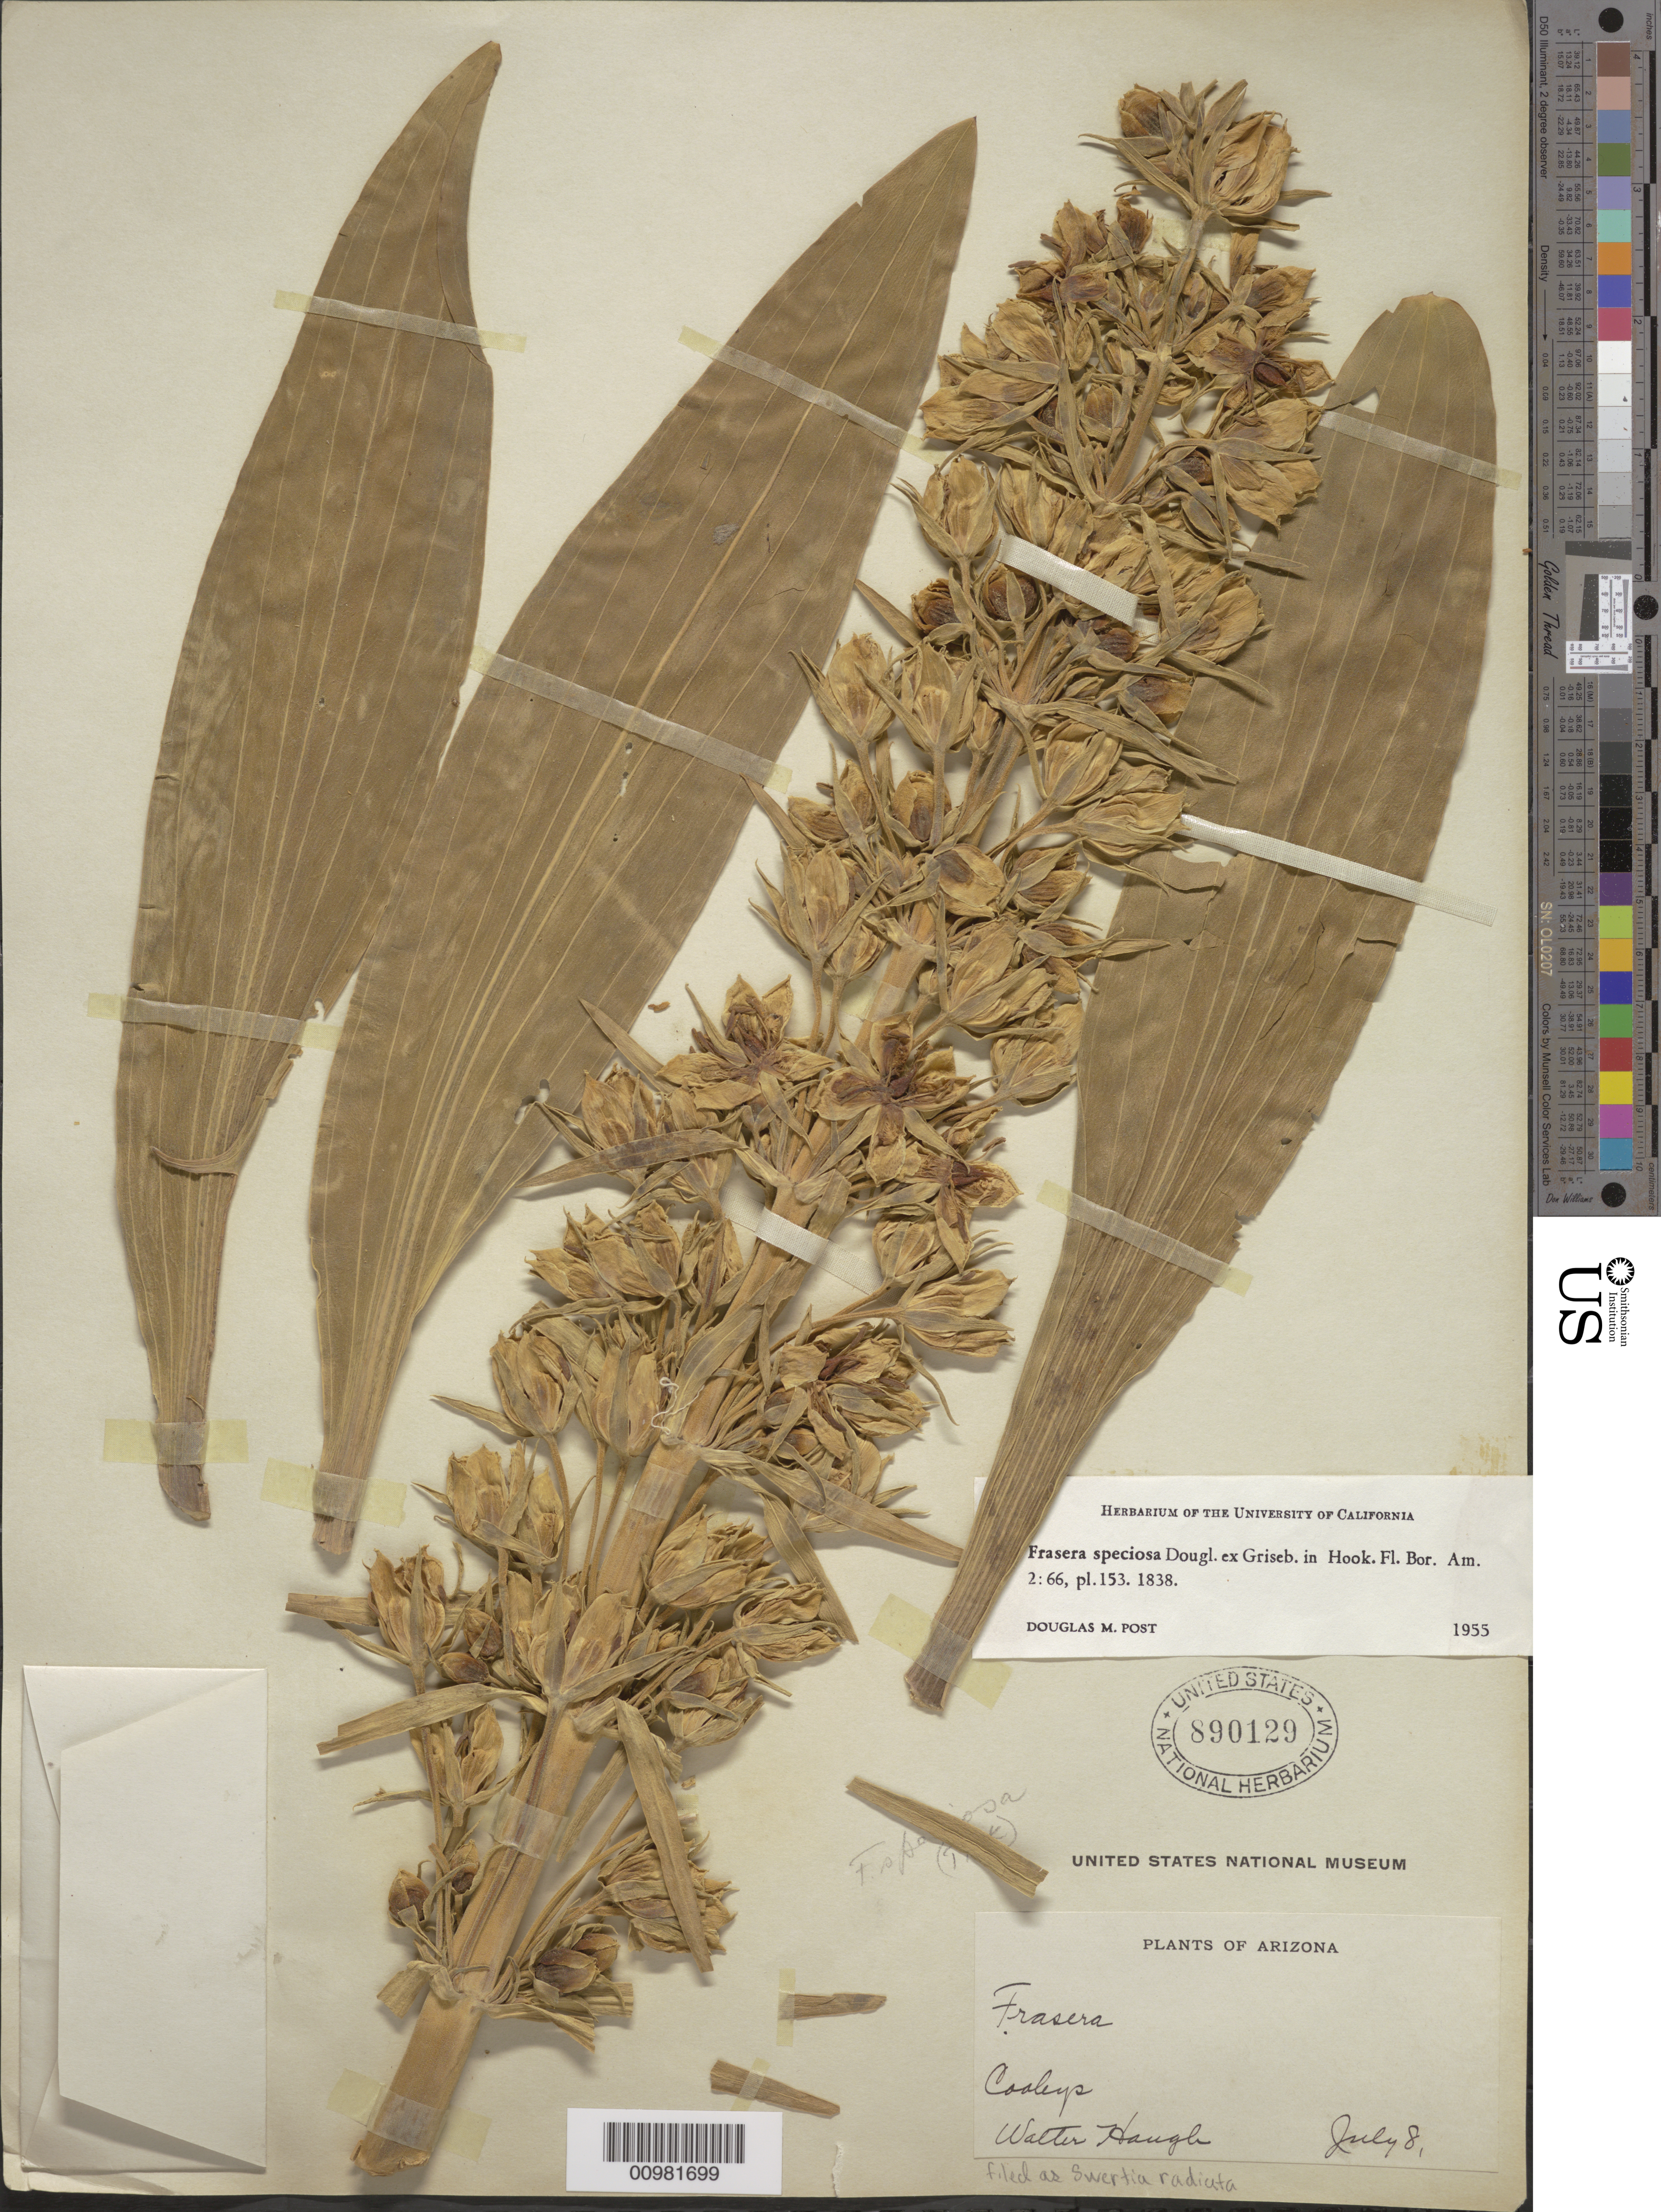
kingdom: Plantae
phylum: Tracheophyta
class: Magnoliopsida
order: Gentianales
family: Gentianaceae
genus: Swertia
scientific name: Swertia radiata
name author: (Kellogg) Kuntze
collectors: W. Hough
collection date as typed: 08 Jul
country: United States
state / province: Arizona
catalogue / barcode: US 890129